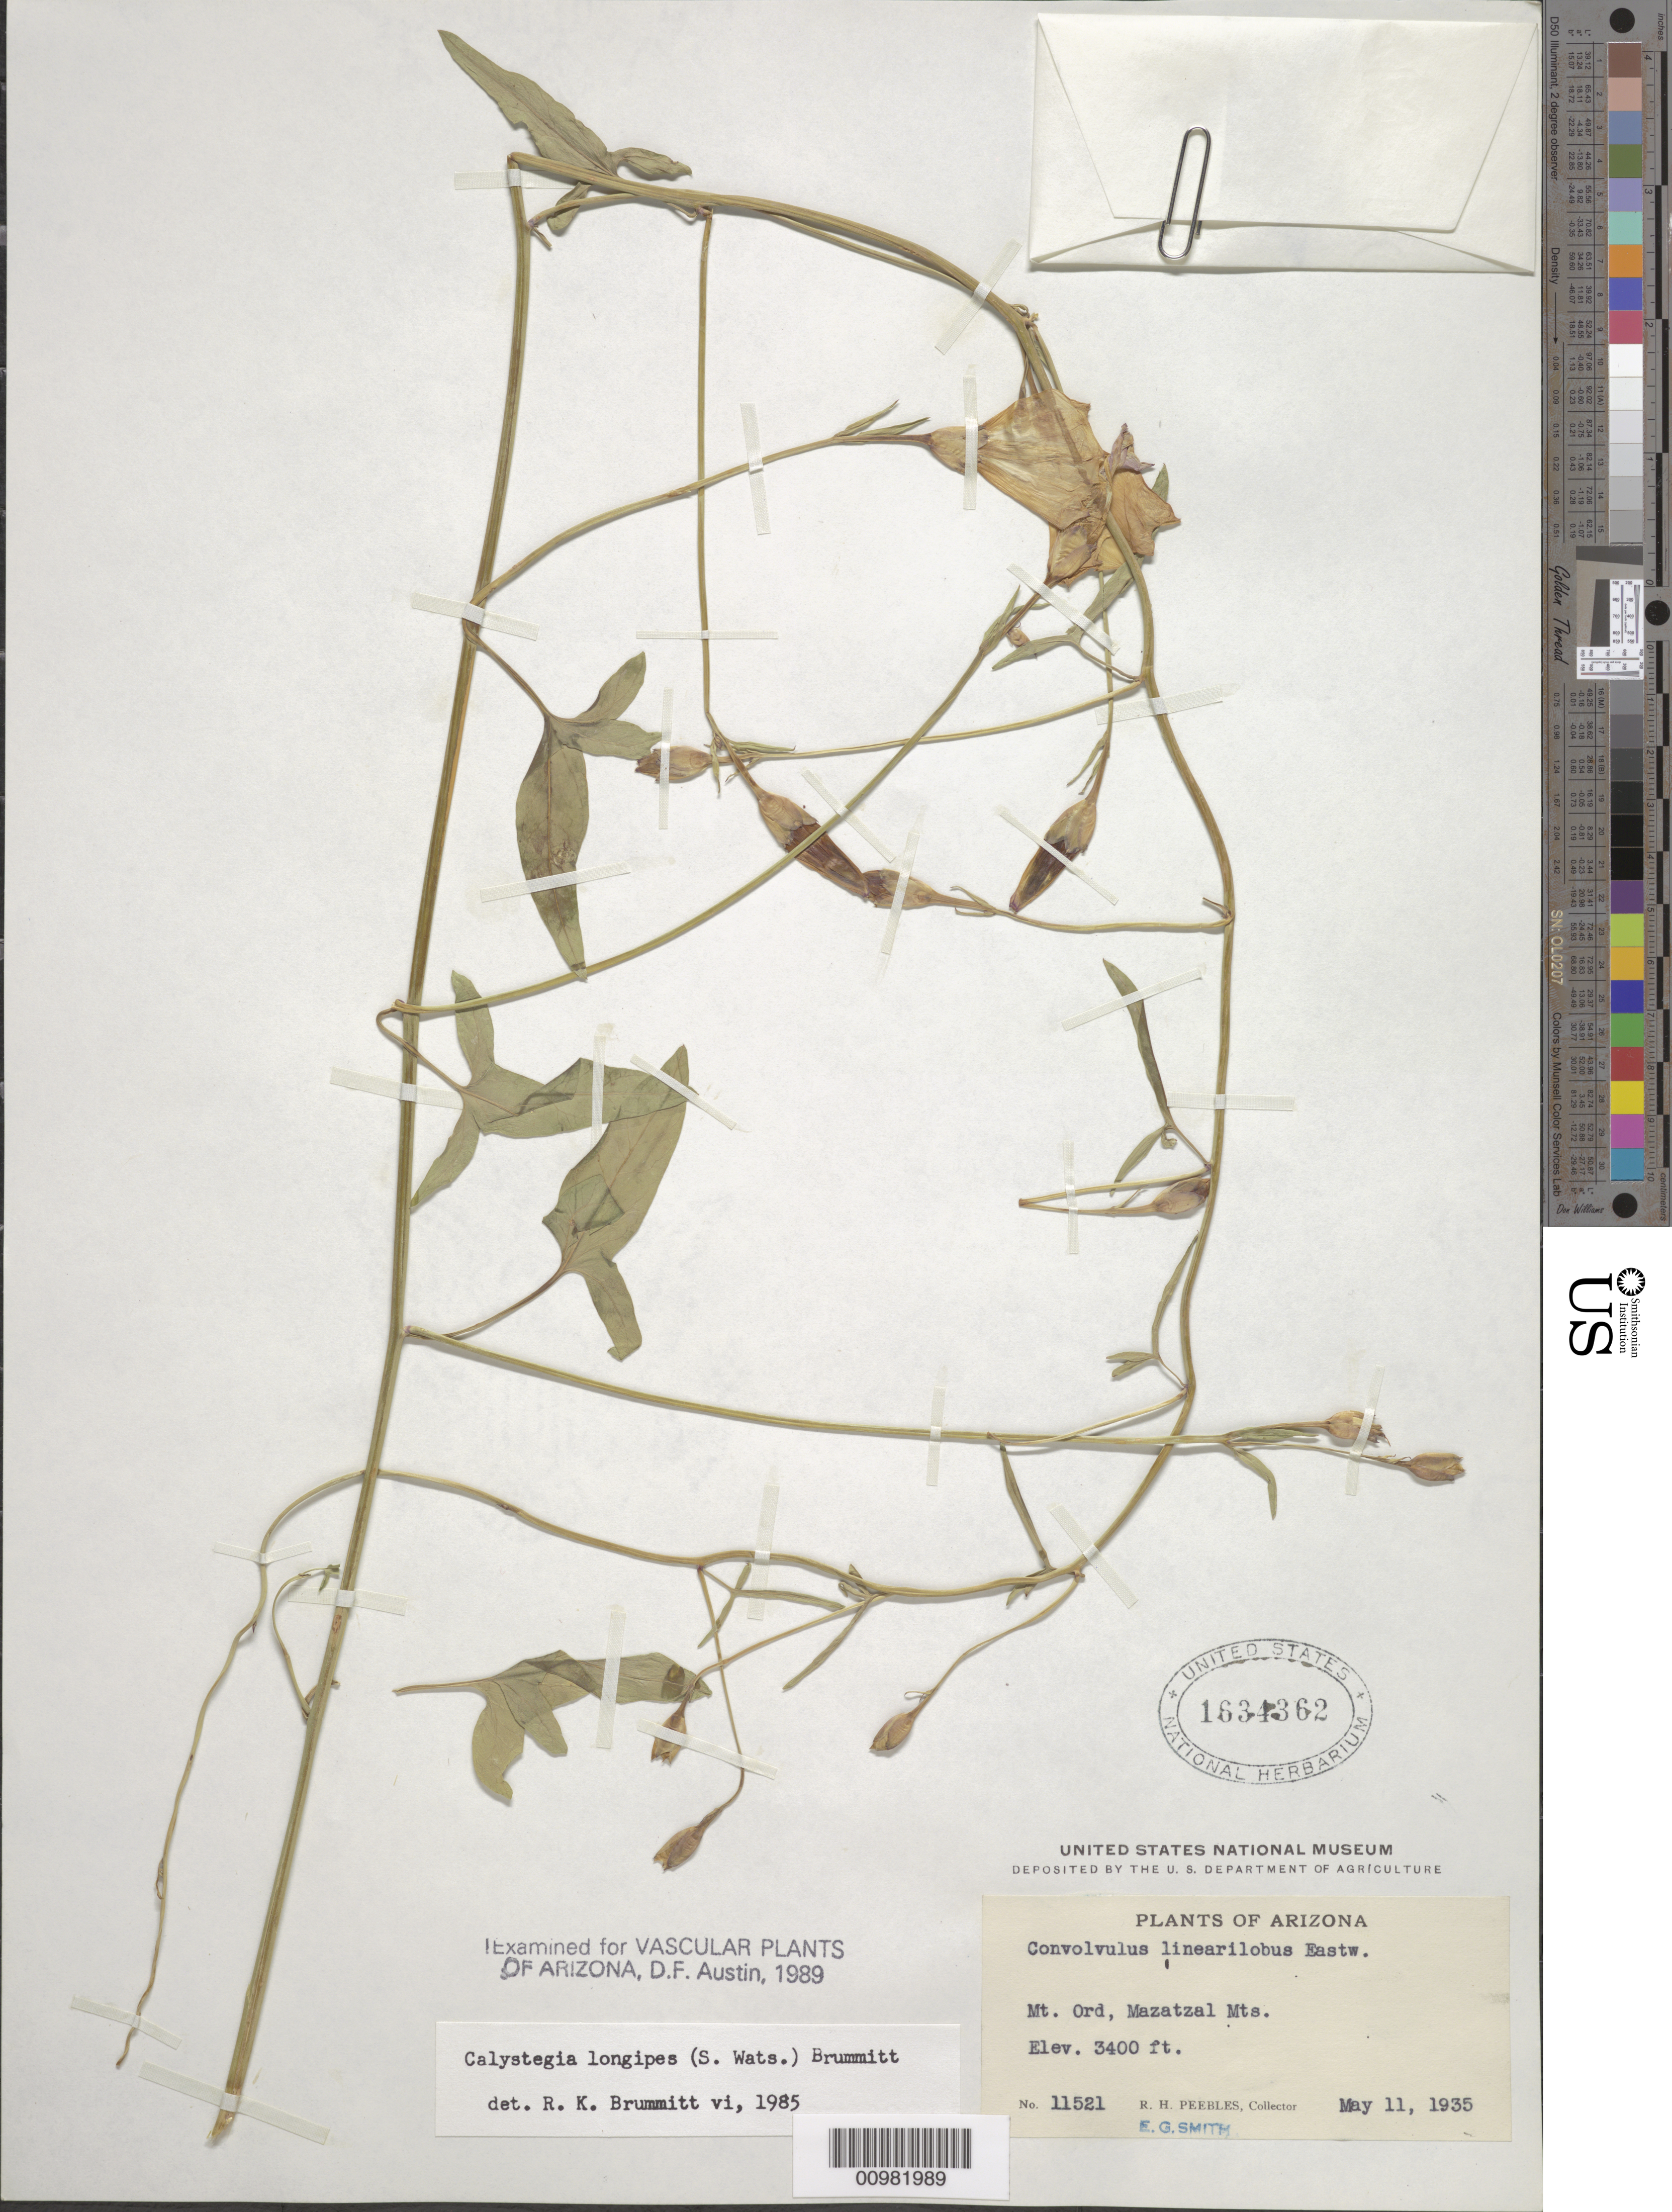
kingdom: Plantae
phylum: Tracheophyta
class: Magnoliopsida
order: Solanales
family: Convolvulaceae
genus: Calystegia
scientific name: Calystegia longipes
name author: (S. Watson) Brummitt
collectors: R. H. Peebles & E. G. Smith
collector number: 11521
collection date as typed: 11 May 1935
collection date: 1935-05-11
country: United States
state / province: Arizona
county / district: Apache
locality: Mount Ord, Mazatzal Mountains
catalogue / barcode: US 1634362